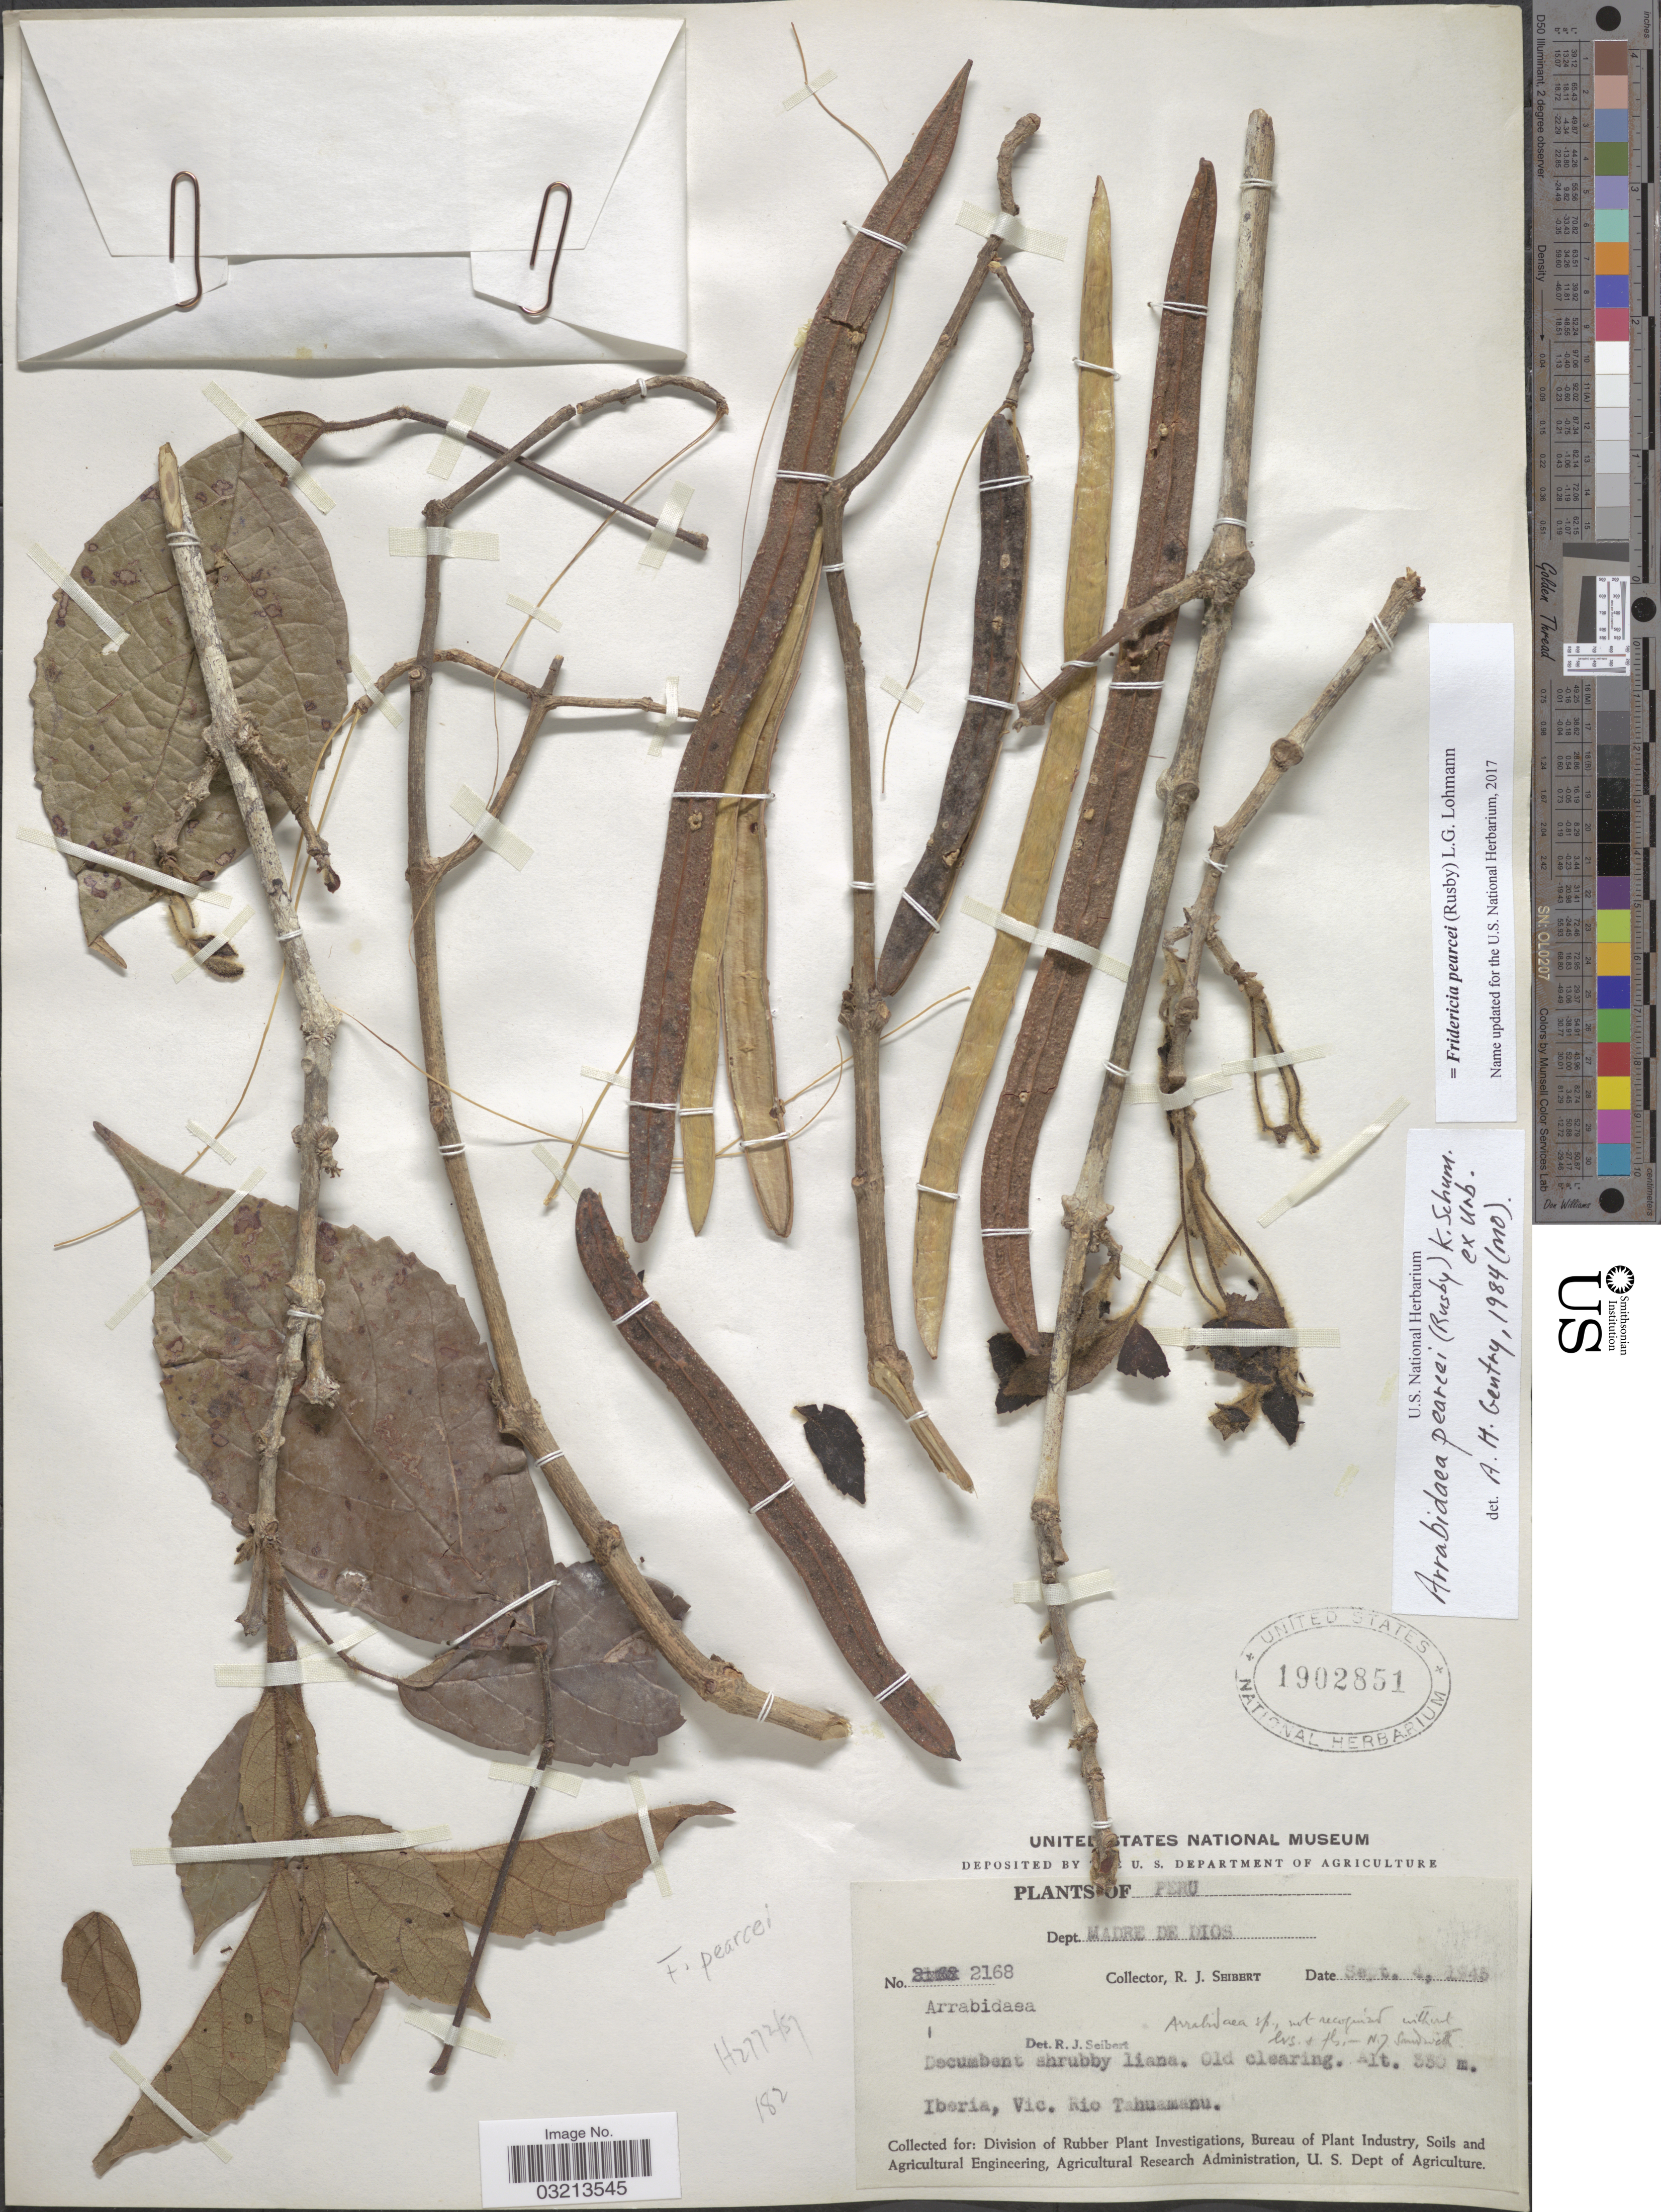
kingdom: Plantae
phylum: Tracheophyta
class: Magnoliopsida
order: Lamiales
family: Bignoniaceae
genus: Fridericia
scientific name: Fridericia pearcei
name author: (Rusby) L.G. Lohmann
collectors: R. J. Seibert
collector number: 2168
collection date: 1945-09-04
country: Peru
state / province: Madre de Dios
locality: Dept. Madre de Dios. Iberia, Vic. Rio Tahuamanu.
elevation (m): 330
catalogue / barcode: US 1902851